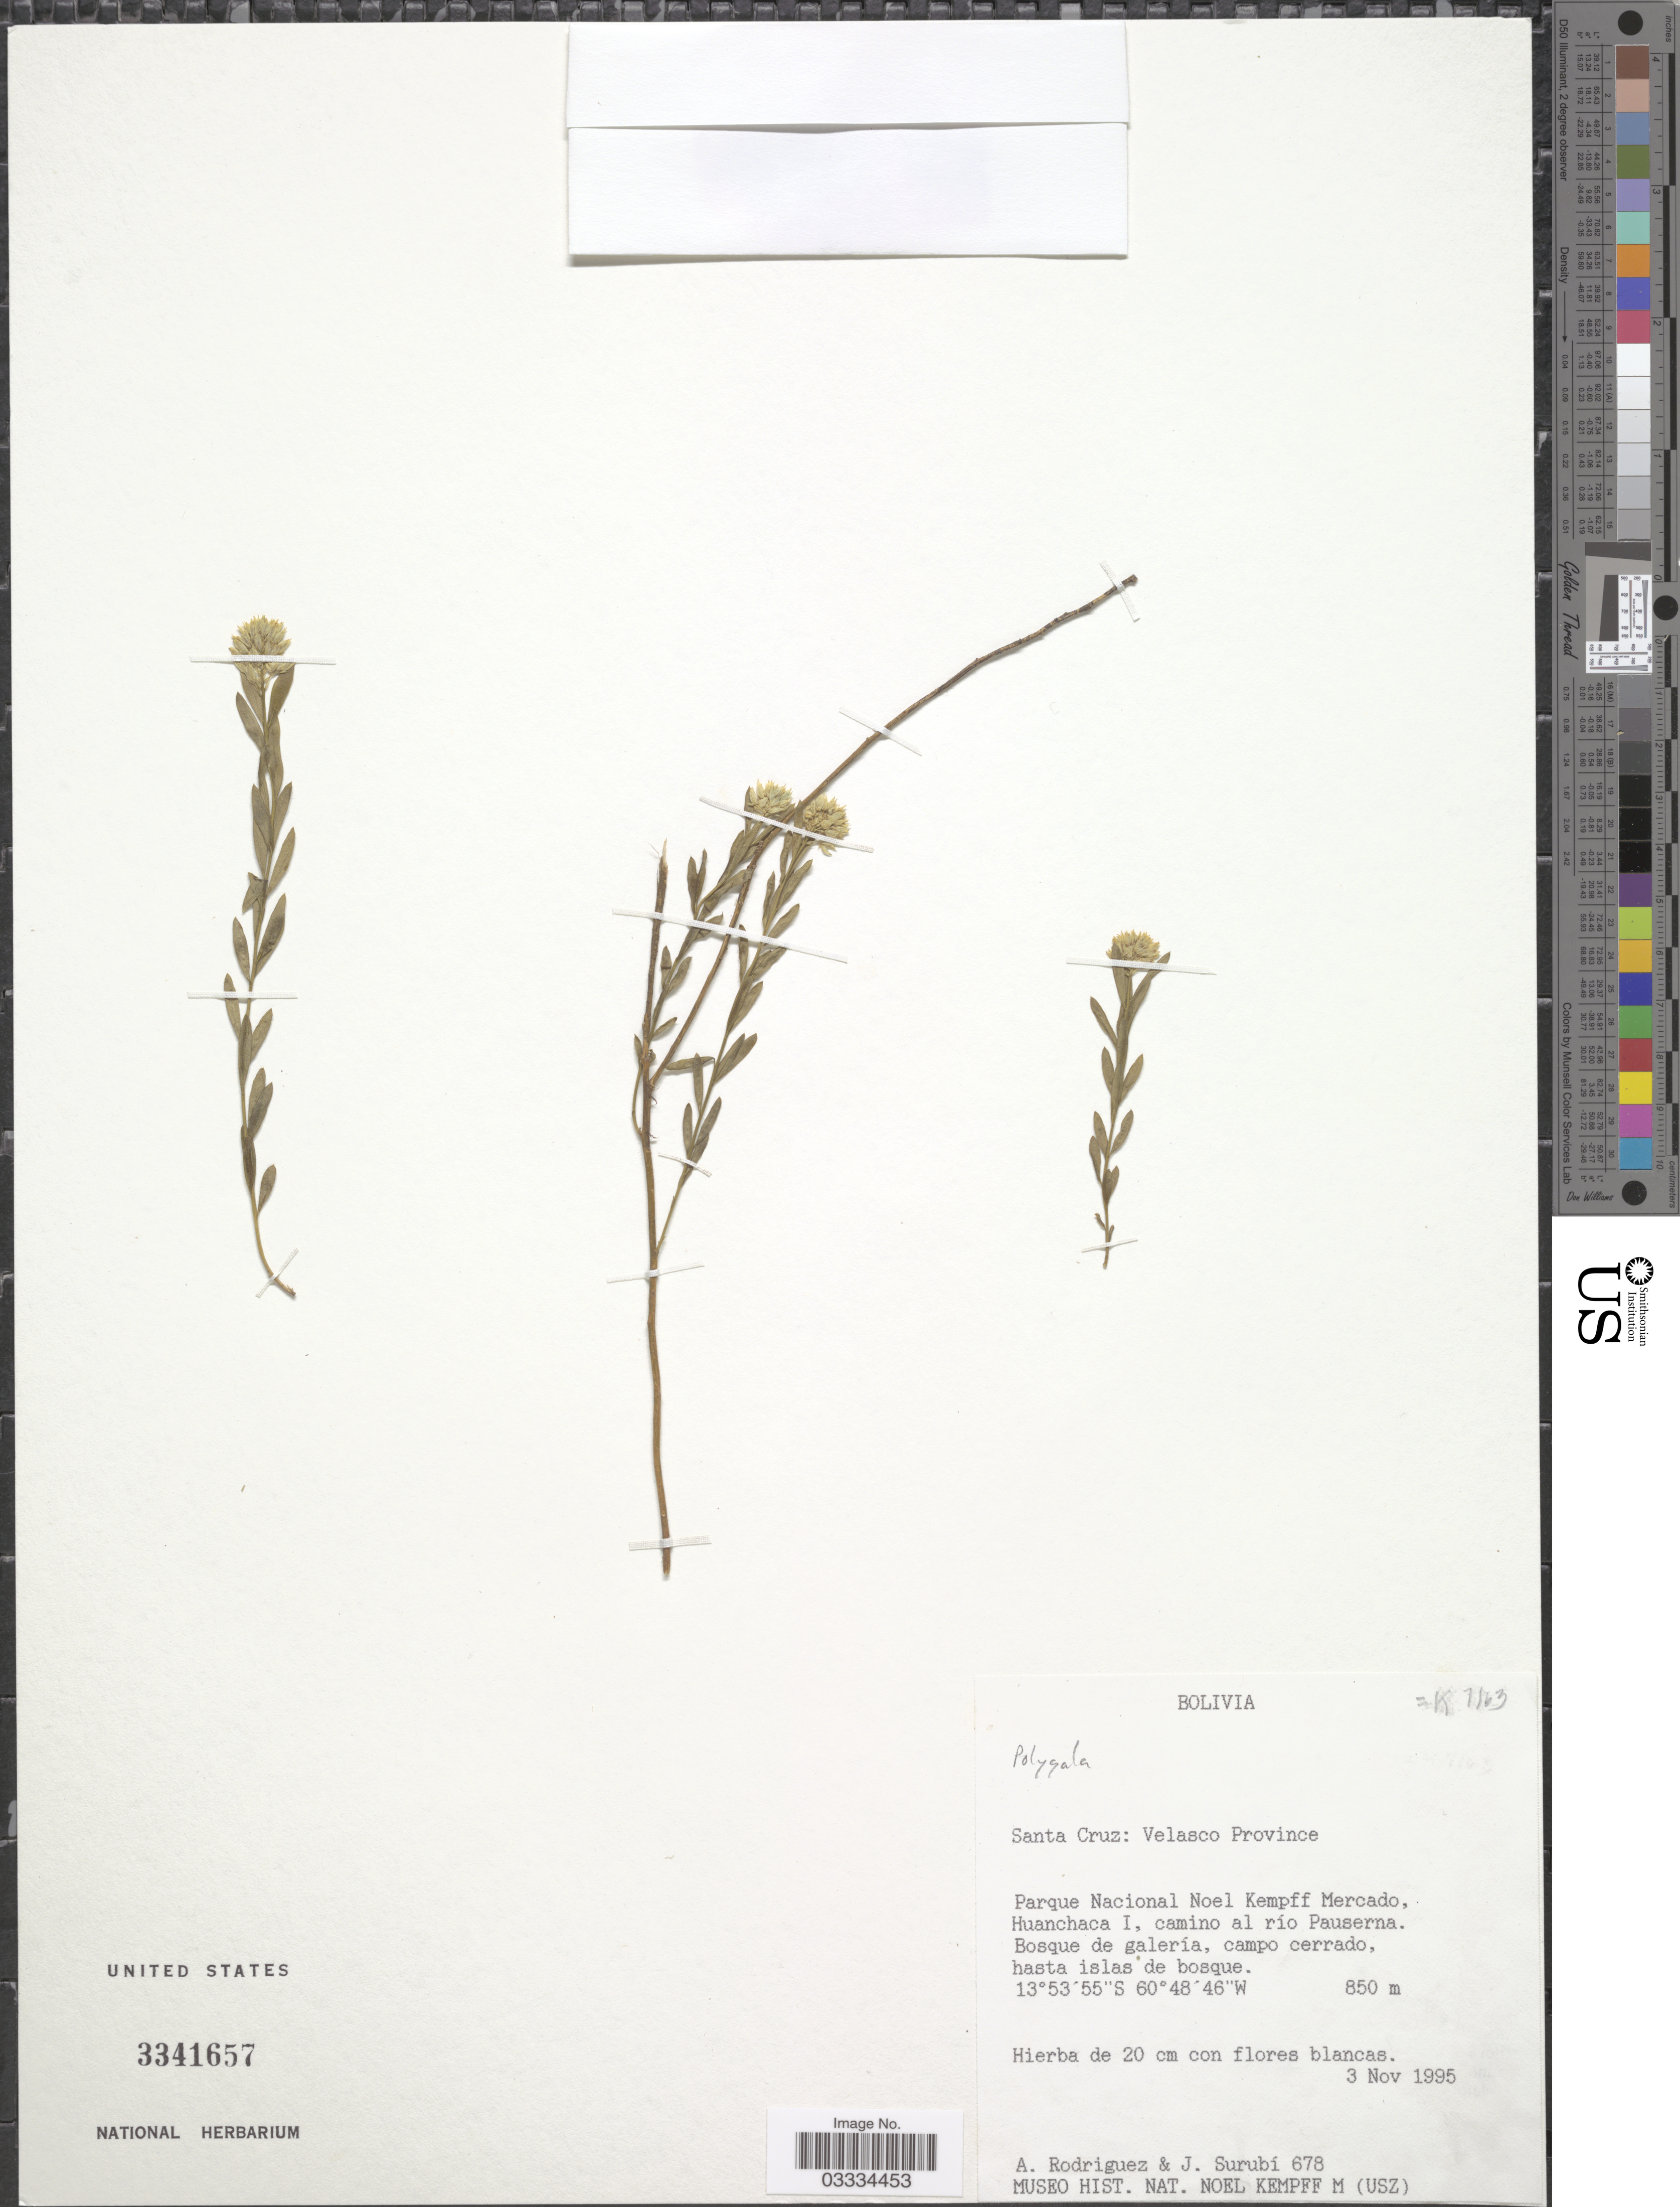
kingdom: Plantae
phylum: Tracheophyta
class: Magnoliopsida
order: Fabales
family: Polygalaceae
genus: Polygala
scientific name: Polygala sp.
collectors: A. Rodriguez & J. Surubí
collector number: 678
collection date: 1995-11-03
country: Bolivia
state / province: Santa Cruz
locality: Velasco Province. Parque Nacional Noel Kempff Mercado, Huanchaca I, camino al río Pauserna.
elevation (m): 850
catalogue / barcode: US 3341657